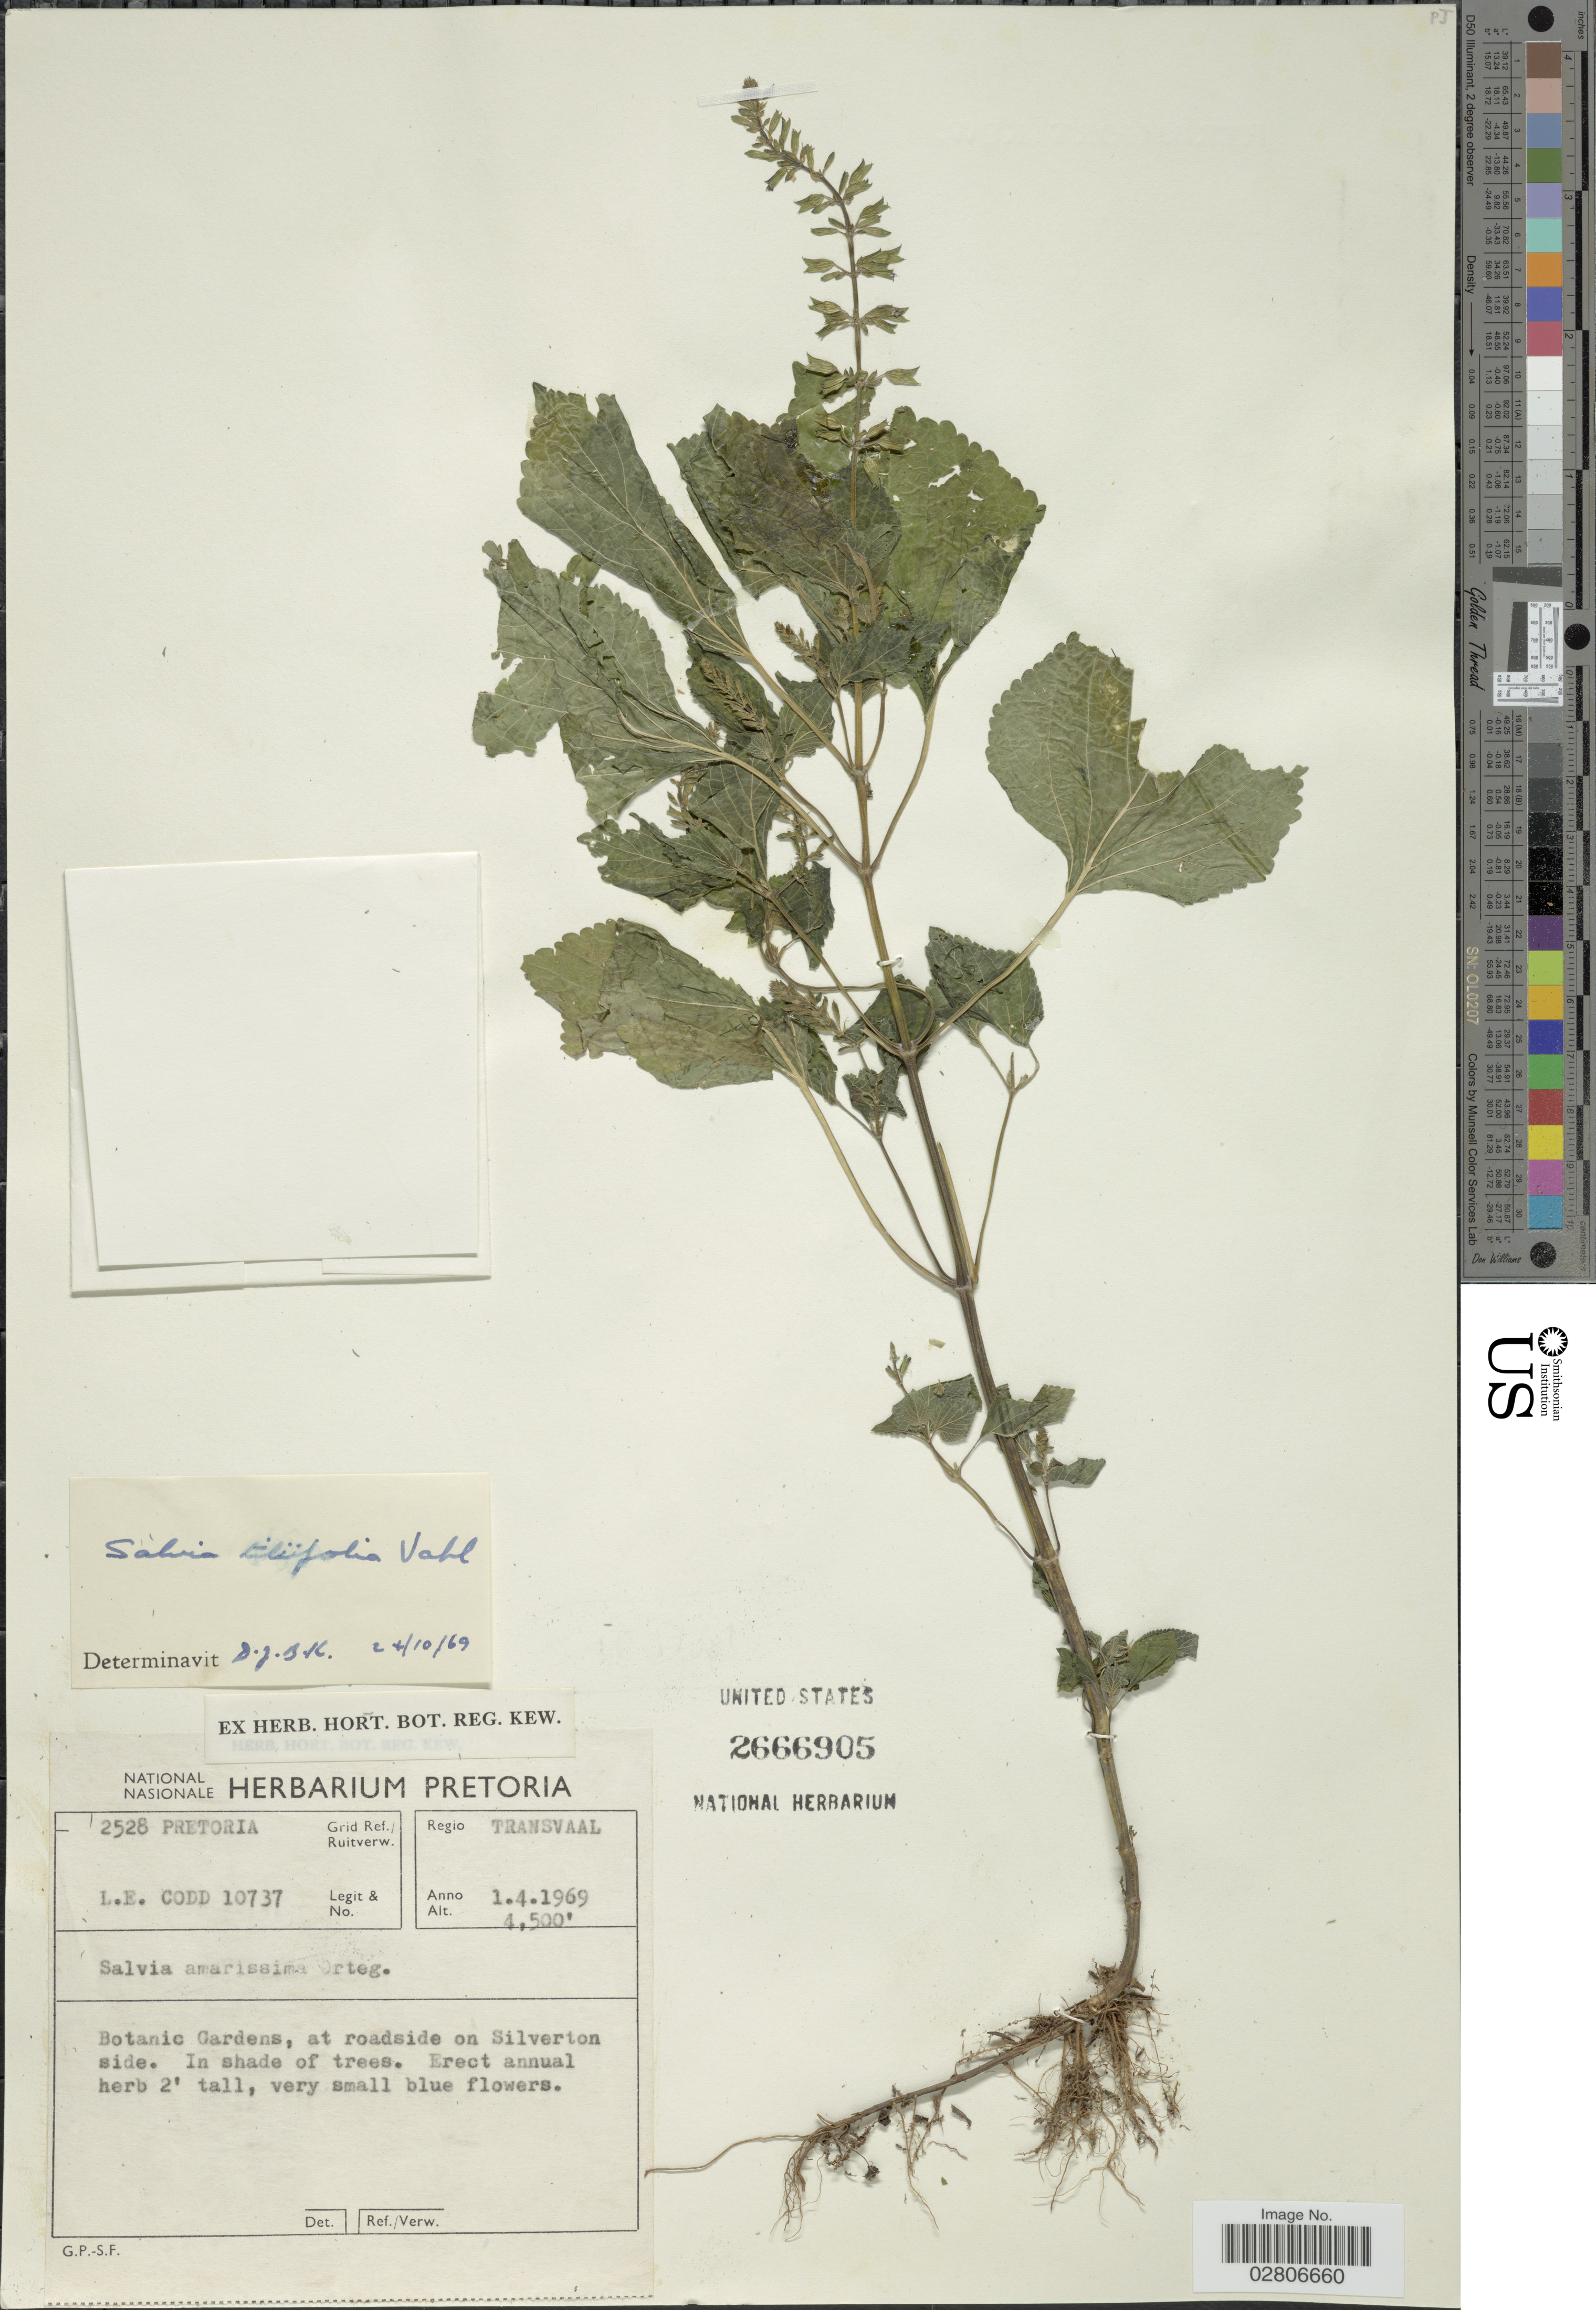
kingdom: Plantae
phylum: Tracheophyta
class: Magnoliopsida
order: Lamiales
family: Lamiaceae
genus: Salvia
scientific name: Salvia tiliifolia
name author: Vahl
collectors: L. Codd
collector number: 10737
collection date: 1969-04-01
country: South Africa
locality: Regio Transvaal, Botanic Gardens, at roadside on Silverton side. 2528 Pretoria.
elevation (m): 1372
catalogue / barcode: US 2666905